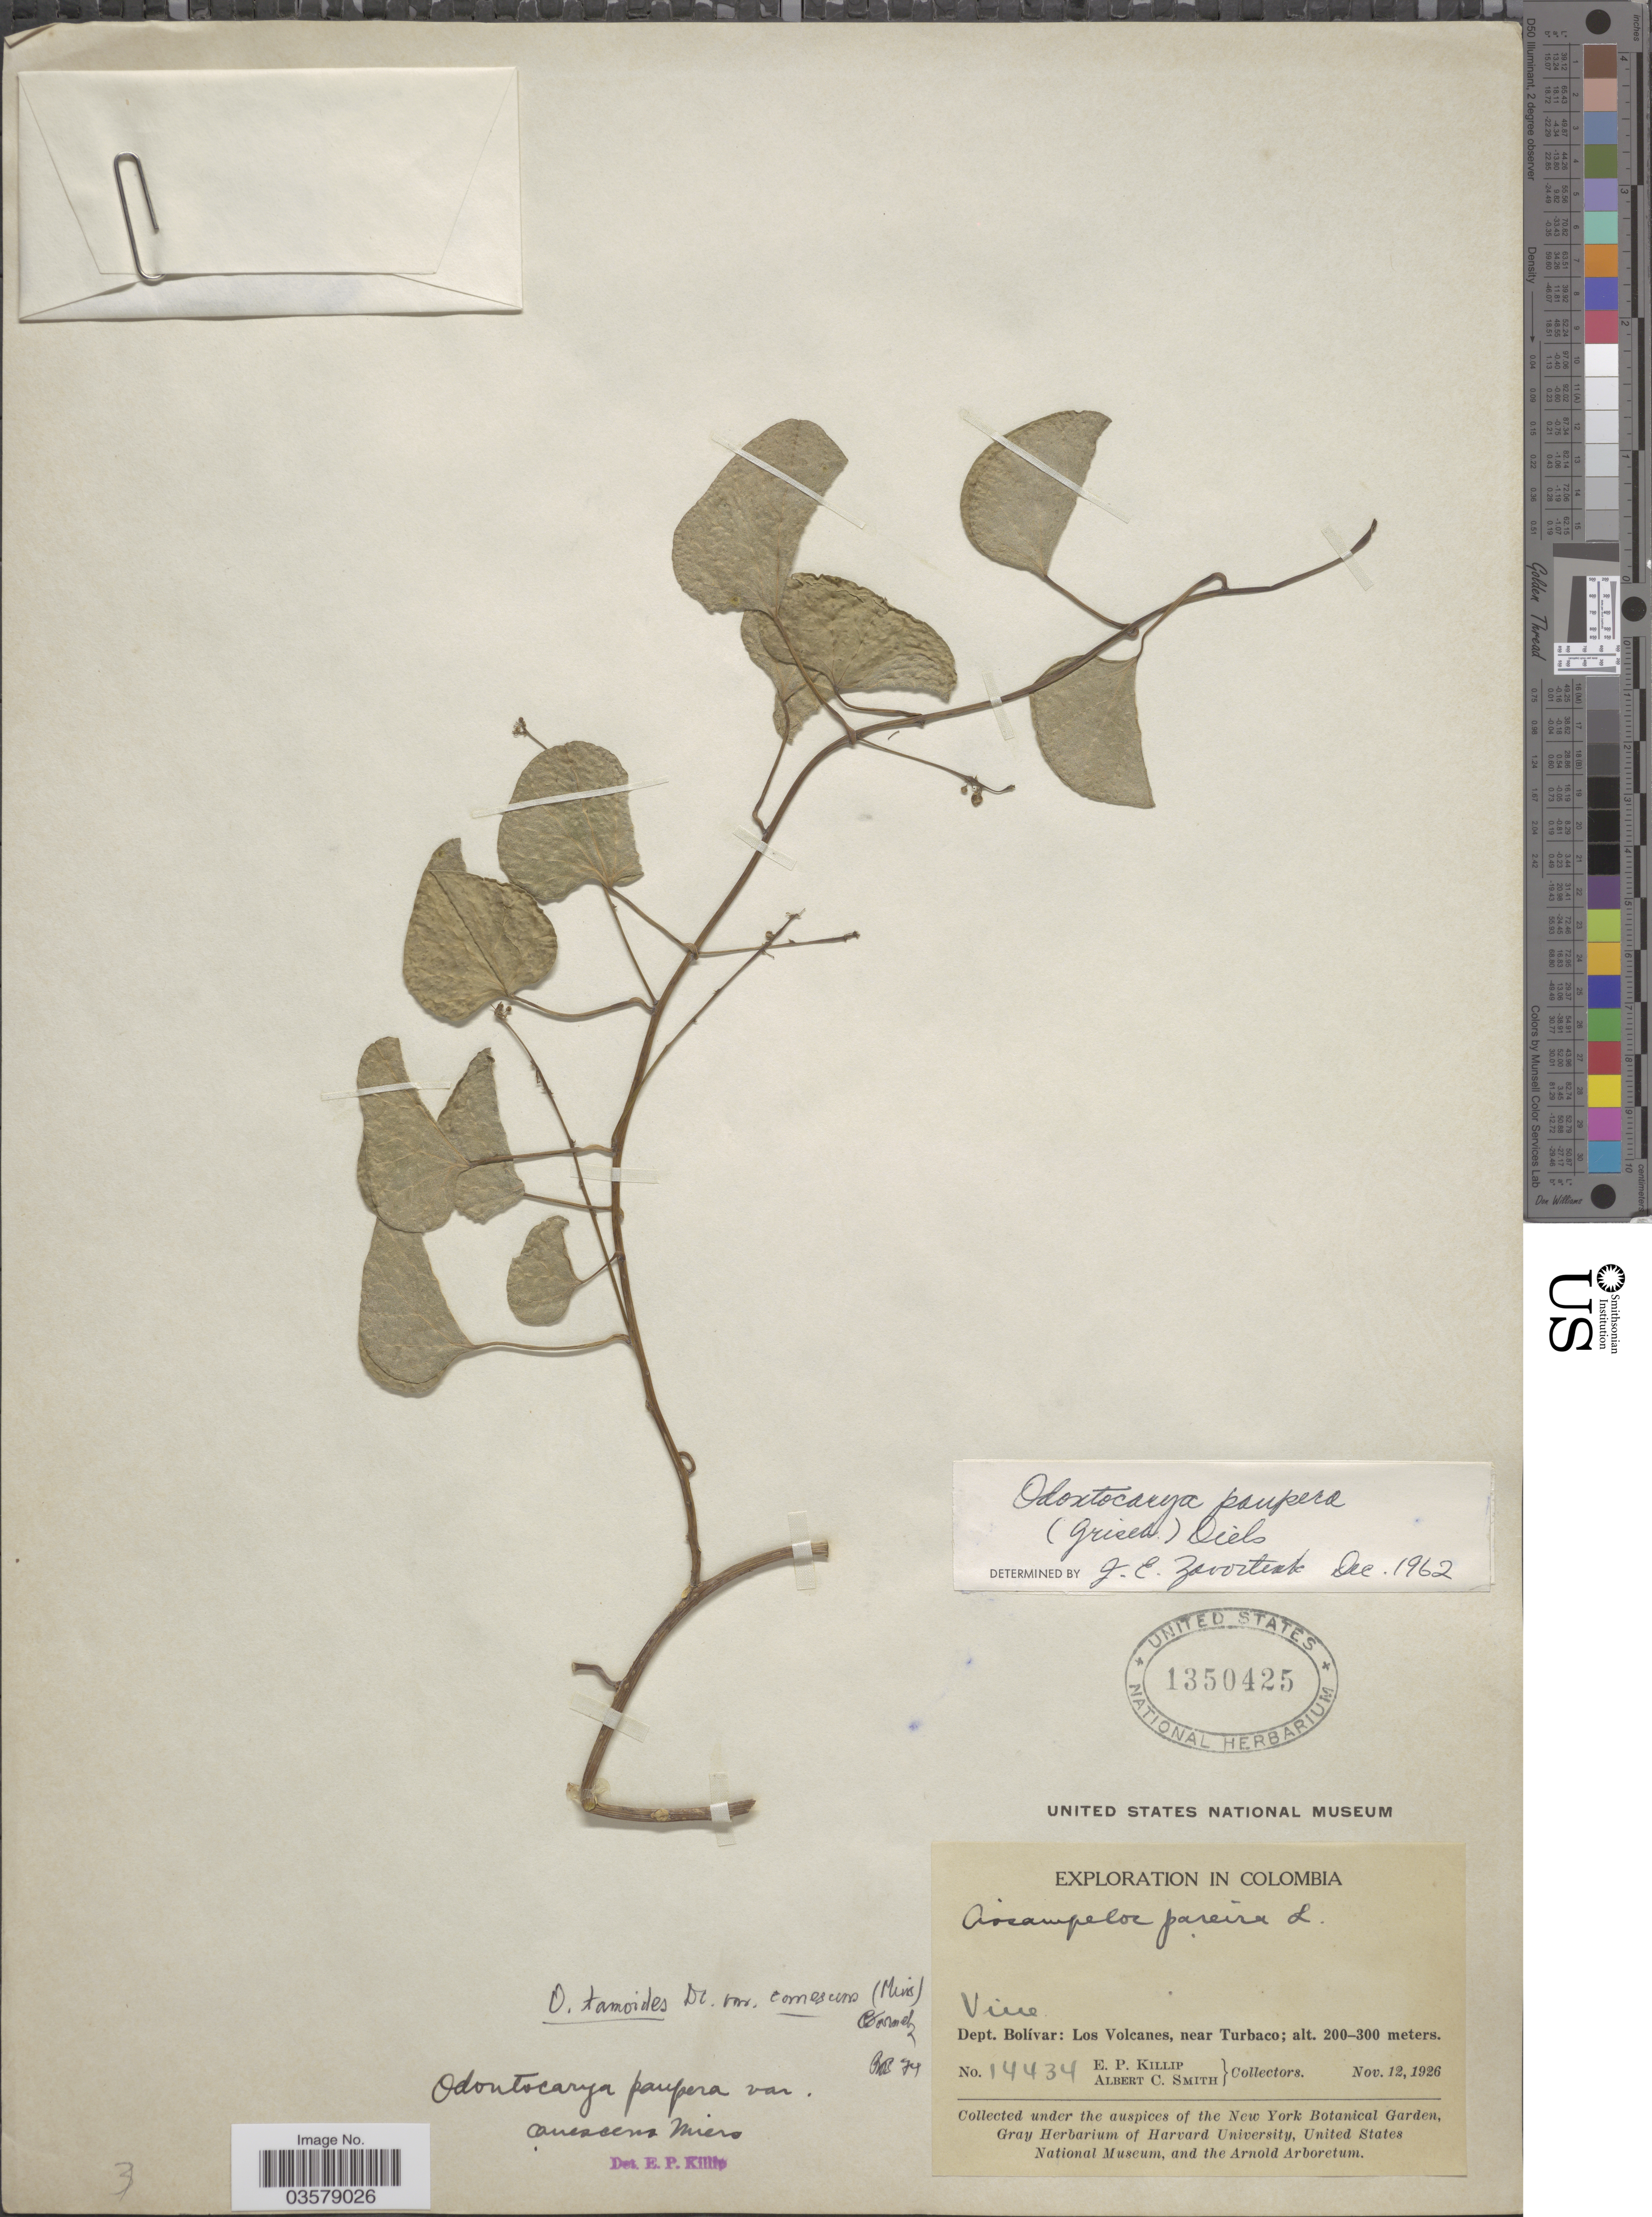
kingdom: Plantae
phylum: Tracheophyta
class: Magnoliopsida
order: Ranunculales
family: Menispermaceae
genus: Odontocarya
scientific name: Odontocarya tamoides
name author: (DC.) Miers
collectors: E. P. Killip & A. C. Smith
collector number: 14434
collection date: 1926-11-12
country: Colombia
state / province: Bolívar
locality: Dept. Bolívar: Los Volcanes, near Turbaco.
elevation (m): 200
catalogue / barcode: US 1350425